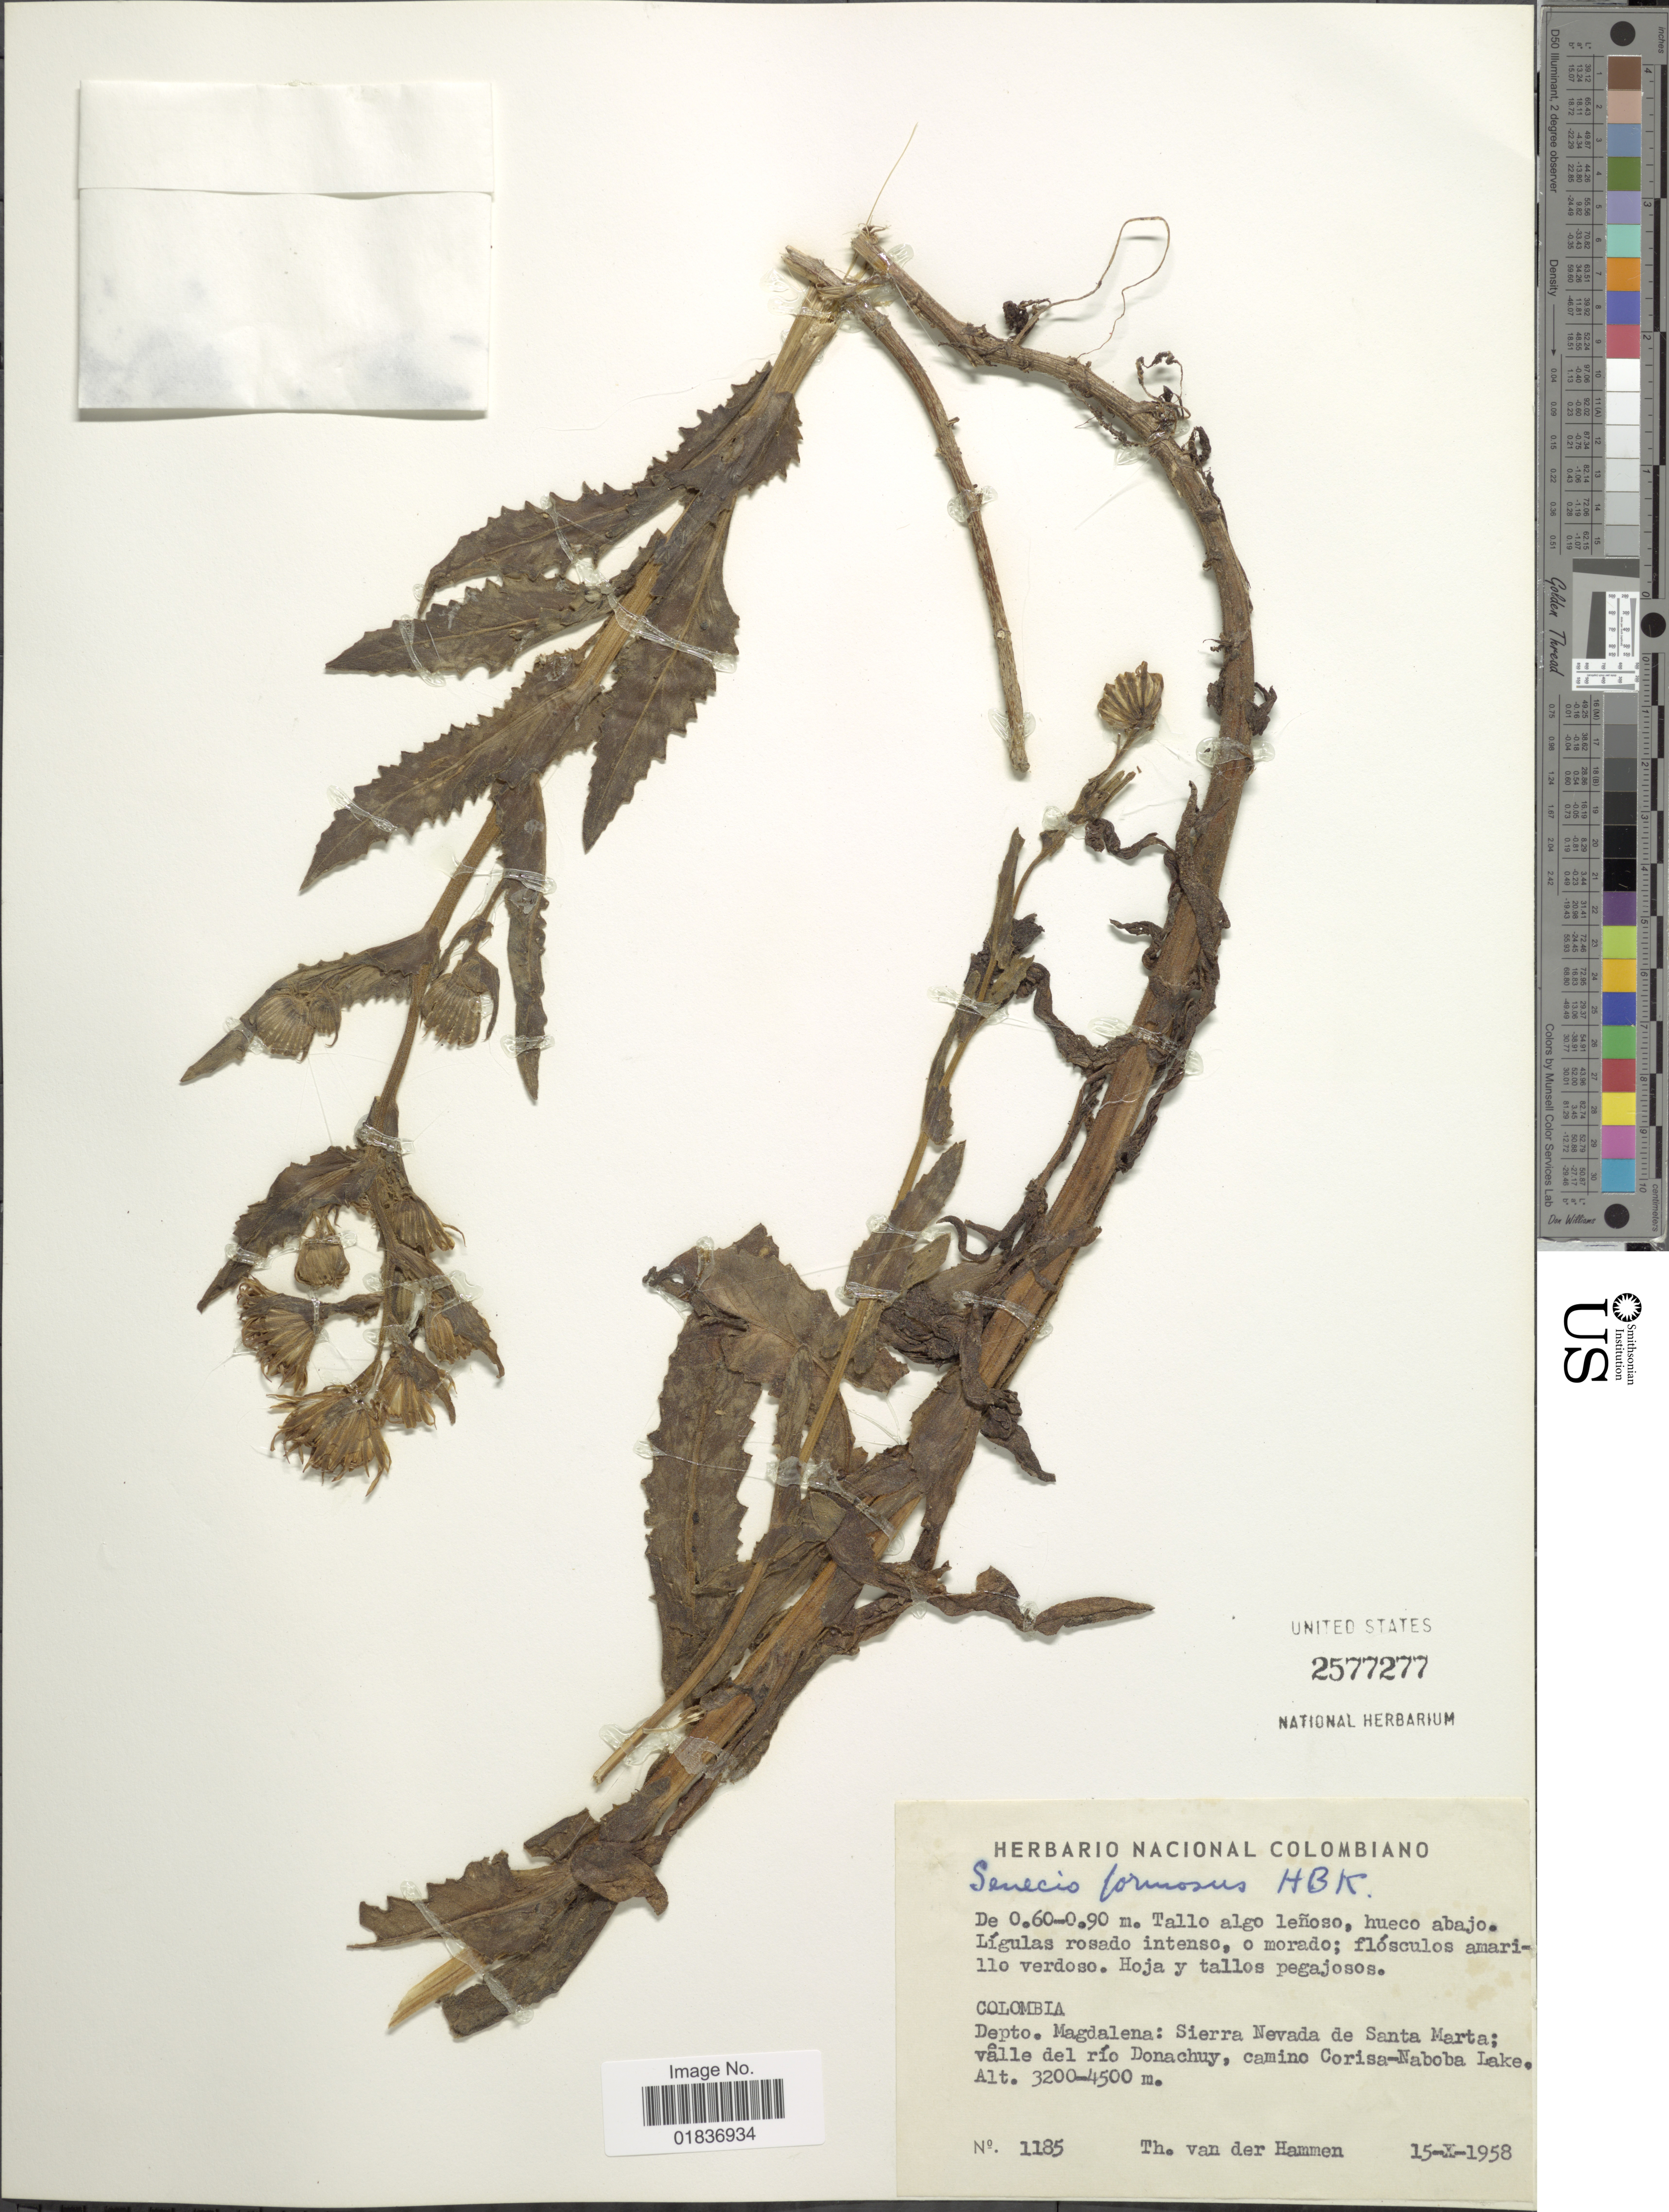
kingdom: Plantae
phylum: Tracheophyta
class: Magnoliopsida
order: Asterales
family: Asteraceae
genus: Senecio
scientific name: Senecio wedglacialis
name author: Cuatrec.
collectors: T. Hammen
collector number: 1185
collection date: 1958-10-15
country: Colombia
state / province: Magdalena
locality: Depto. Magdalena: Sierra Nevada de Santa Marta; valle del rio Donachuy, camino Corisa-Naboba Lake.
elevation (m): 3200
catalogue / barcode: US 2577277